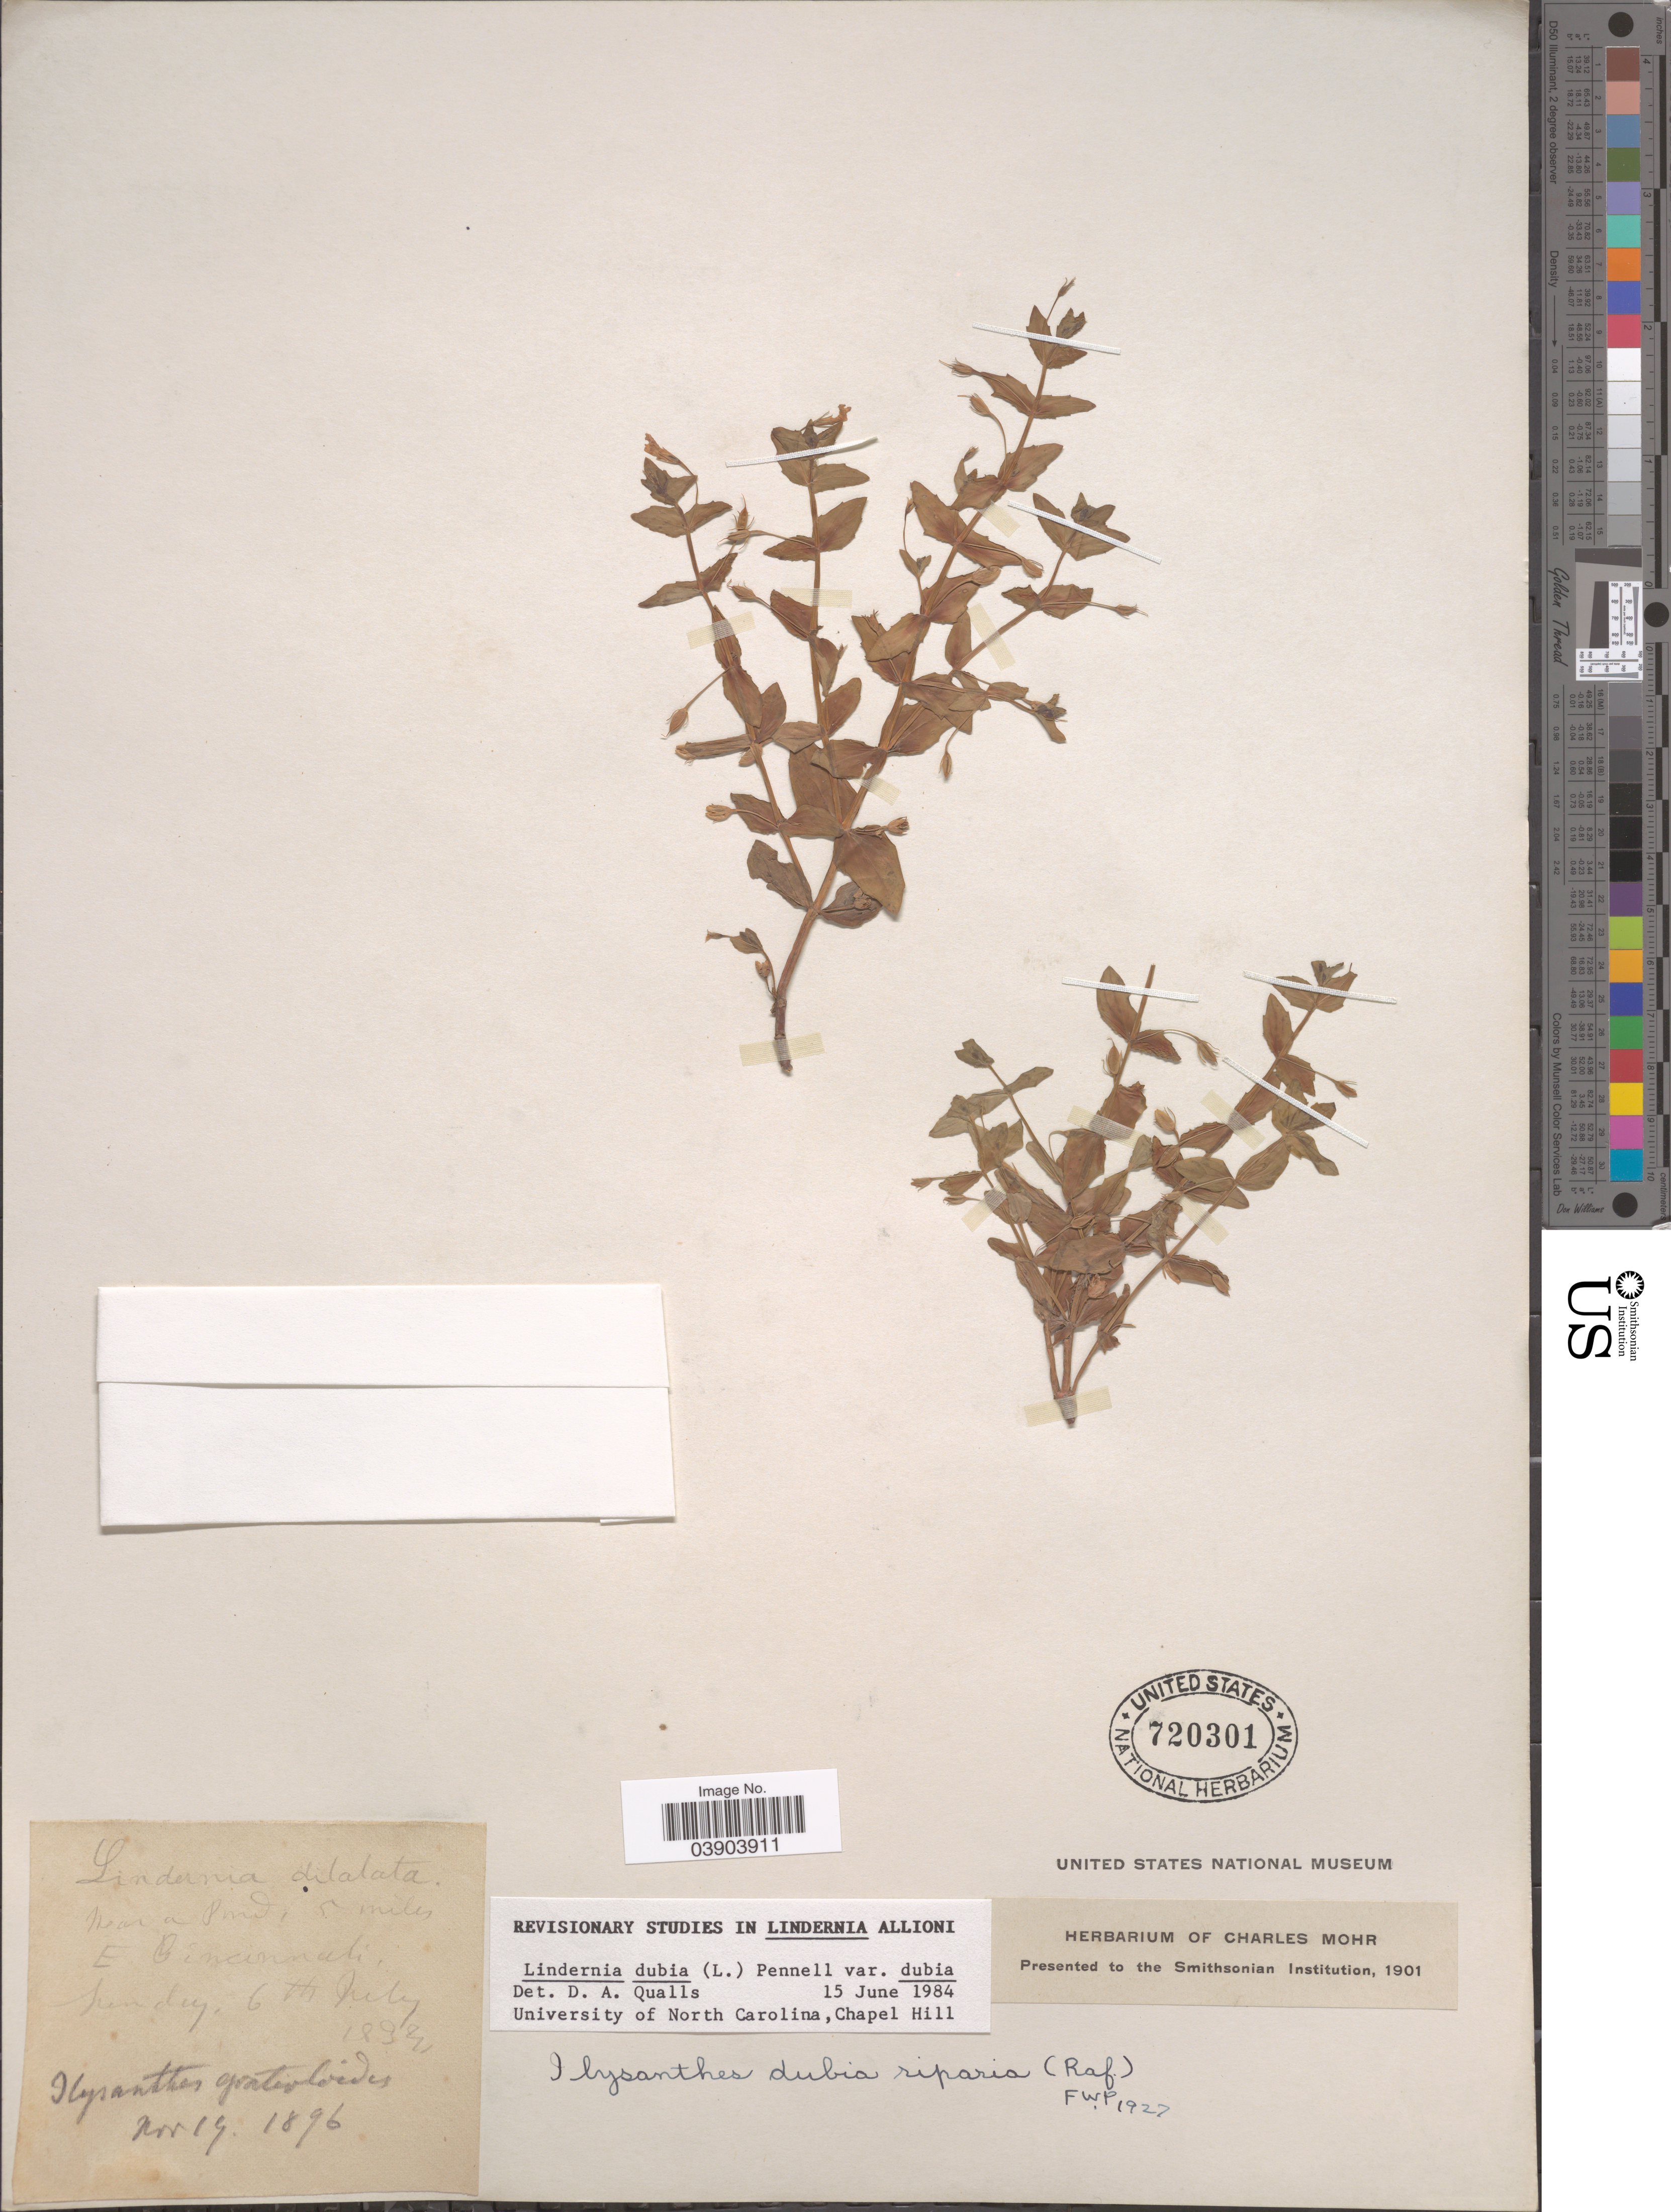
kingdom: Plantae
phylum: Tracheophyta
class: Magnoliopsida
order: Lamiales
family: Linderniaceae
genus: Lindernia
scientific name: Lindernia dubia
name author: (L.) Pennell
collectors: ex herb. Charles Mohr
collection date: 1834-07-06/1896-11-19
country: United States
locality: Near a pond, 5 miles E Cincinnati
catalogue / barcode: US 720301